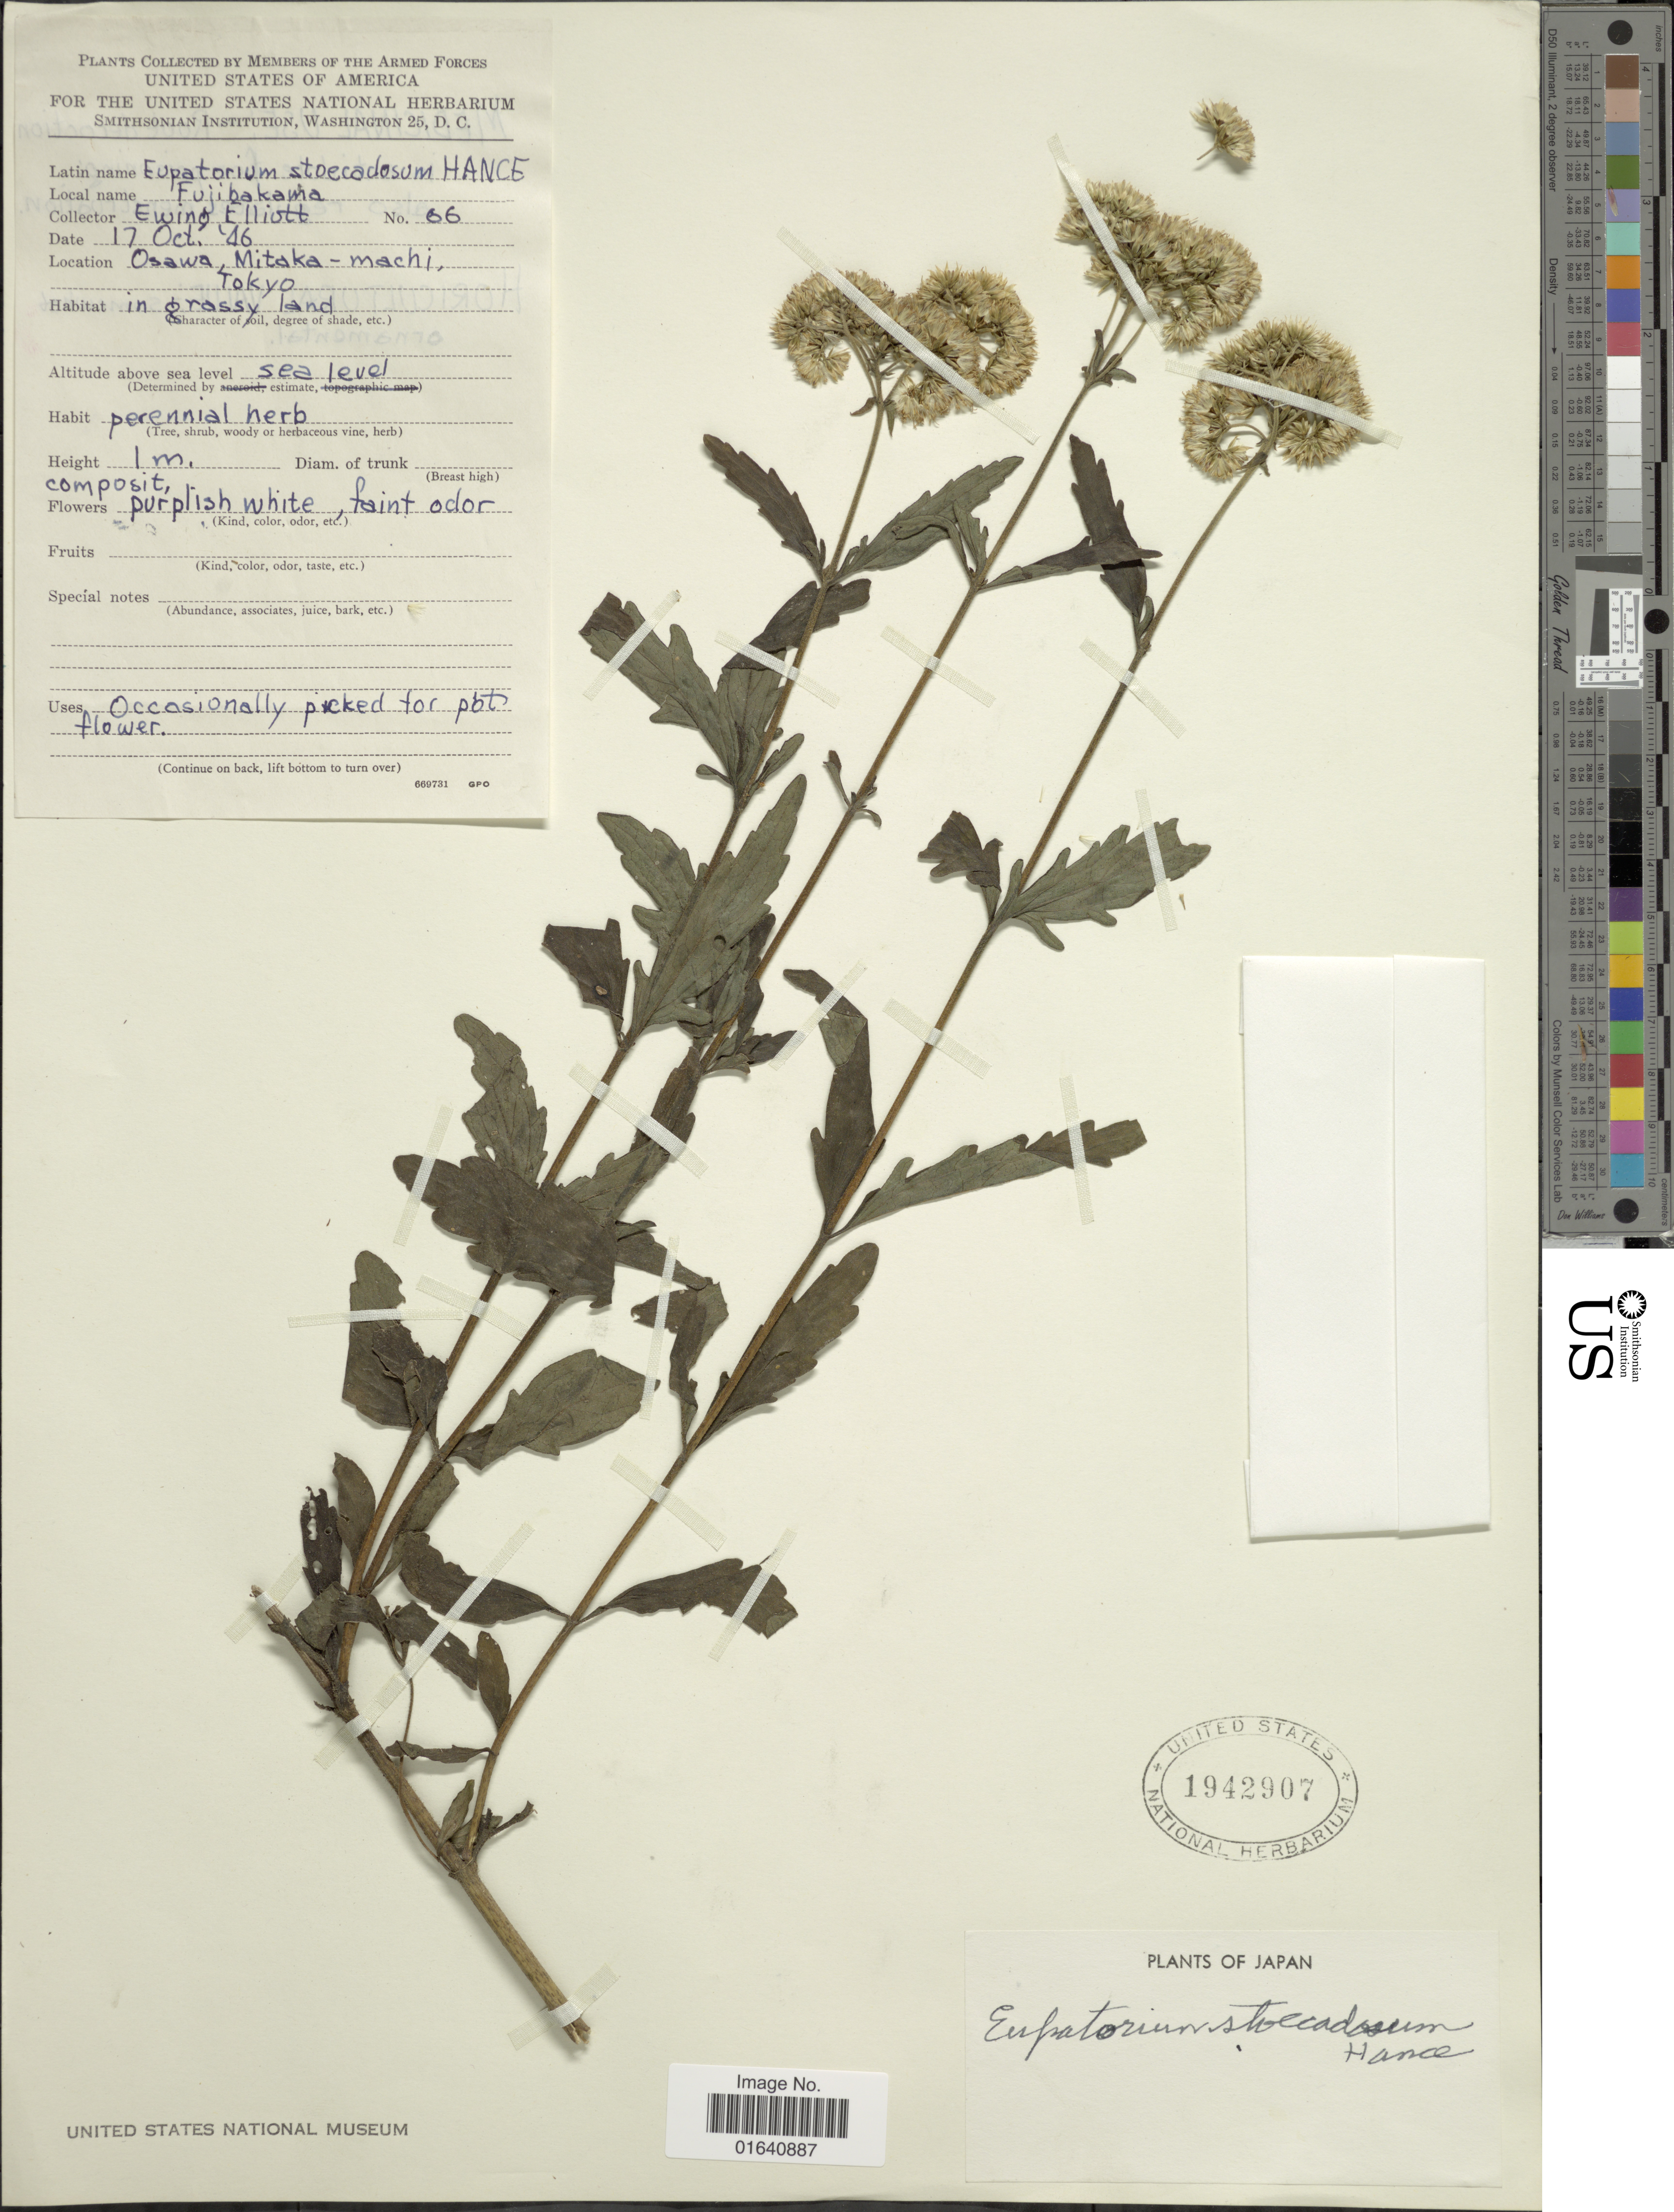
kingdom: Plantae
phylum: Tracheophyta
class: Magnoliopsida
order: Asterales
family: Asteraceae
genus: Eupatorium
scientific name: Eupatorium stoechadosmum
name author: Hance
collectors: E. Elliot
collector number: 66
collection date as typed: Transcribed d/m/y: 17/10/46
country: Japan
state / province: Tokyo, Federal City of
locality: Osawa, Mitaka-machi, Tokyo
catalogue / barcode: US 1942907